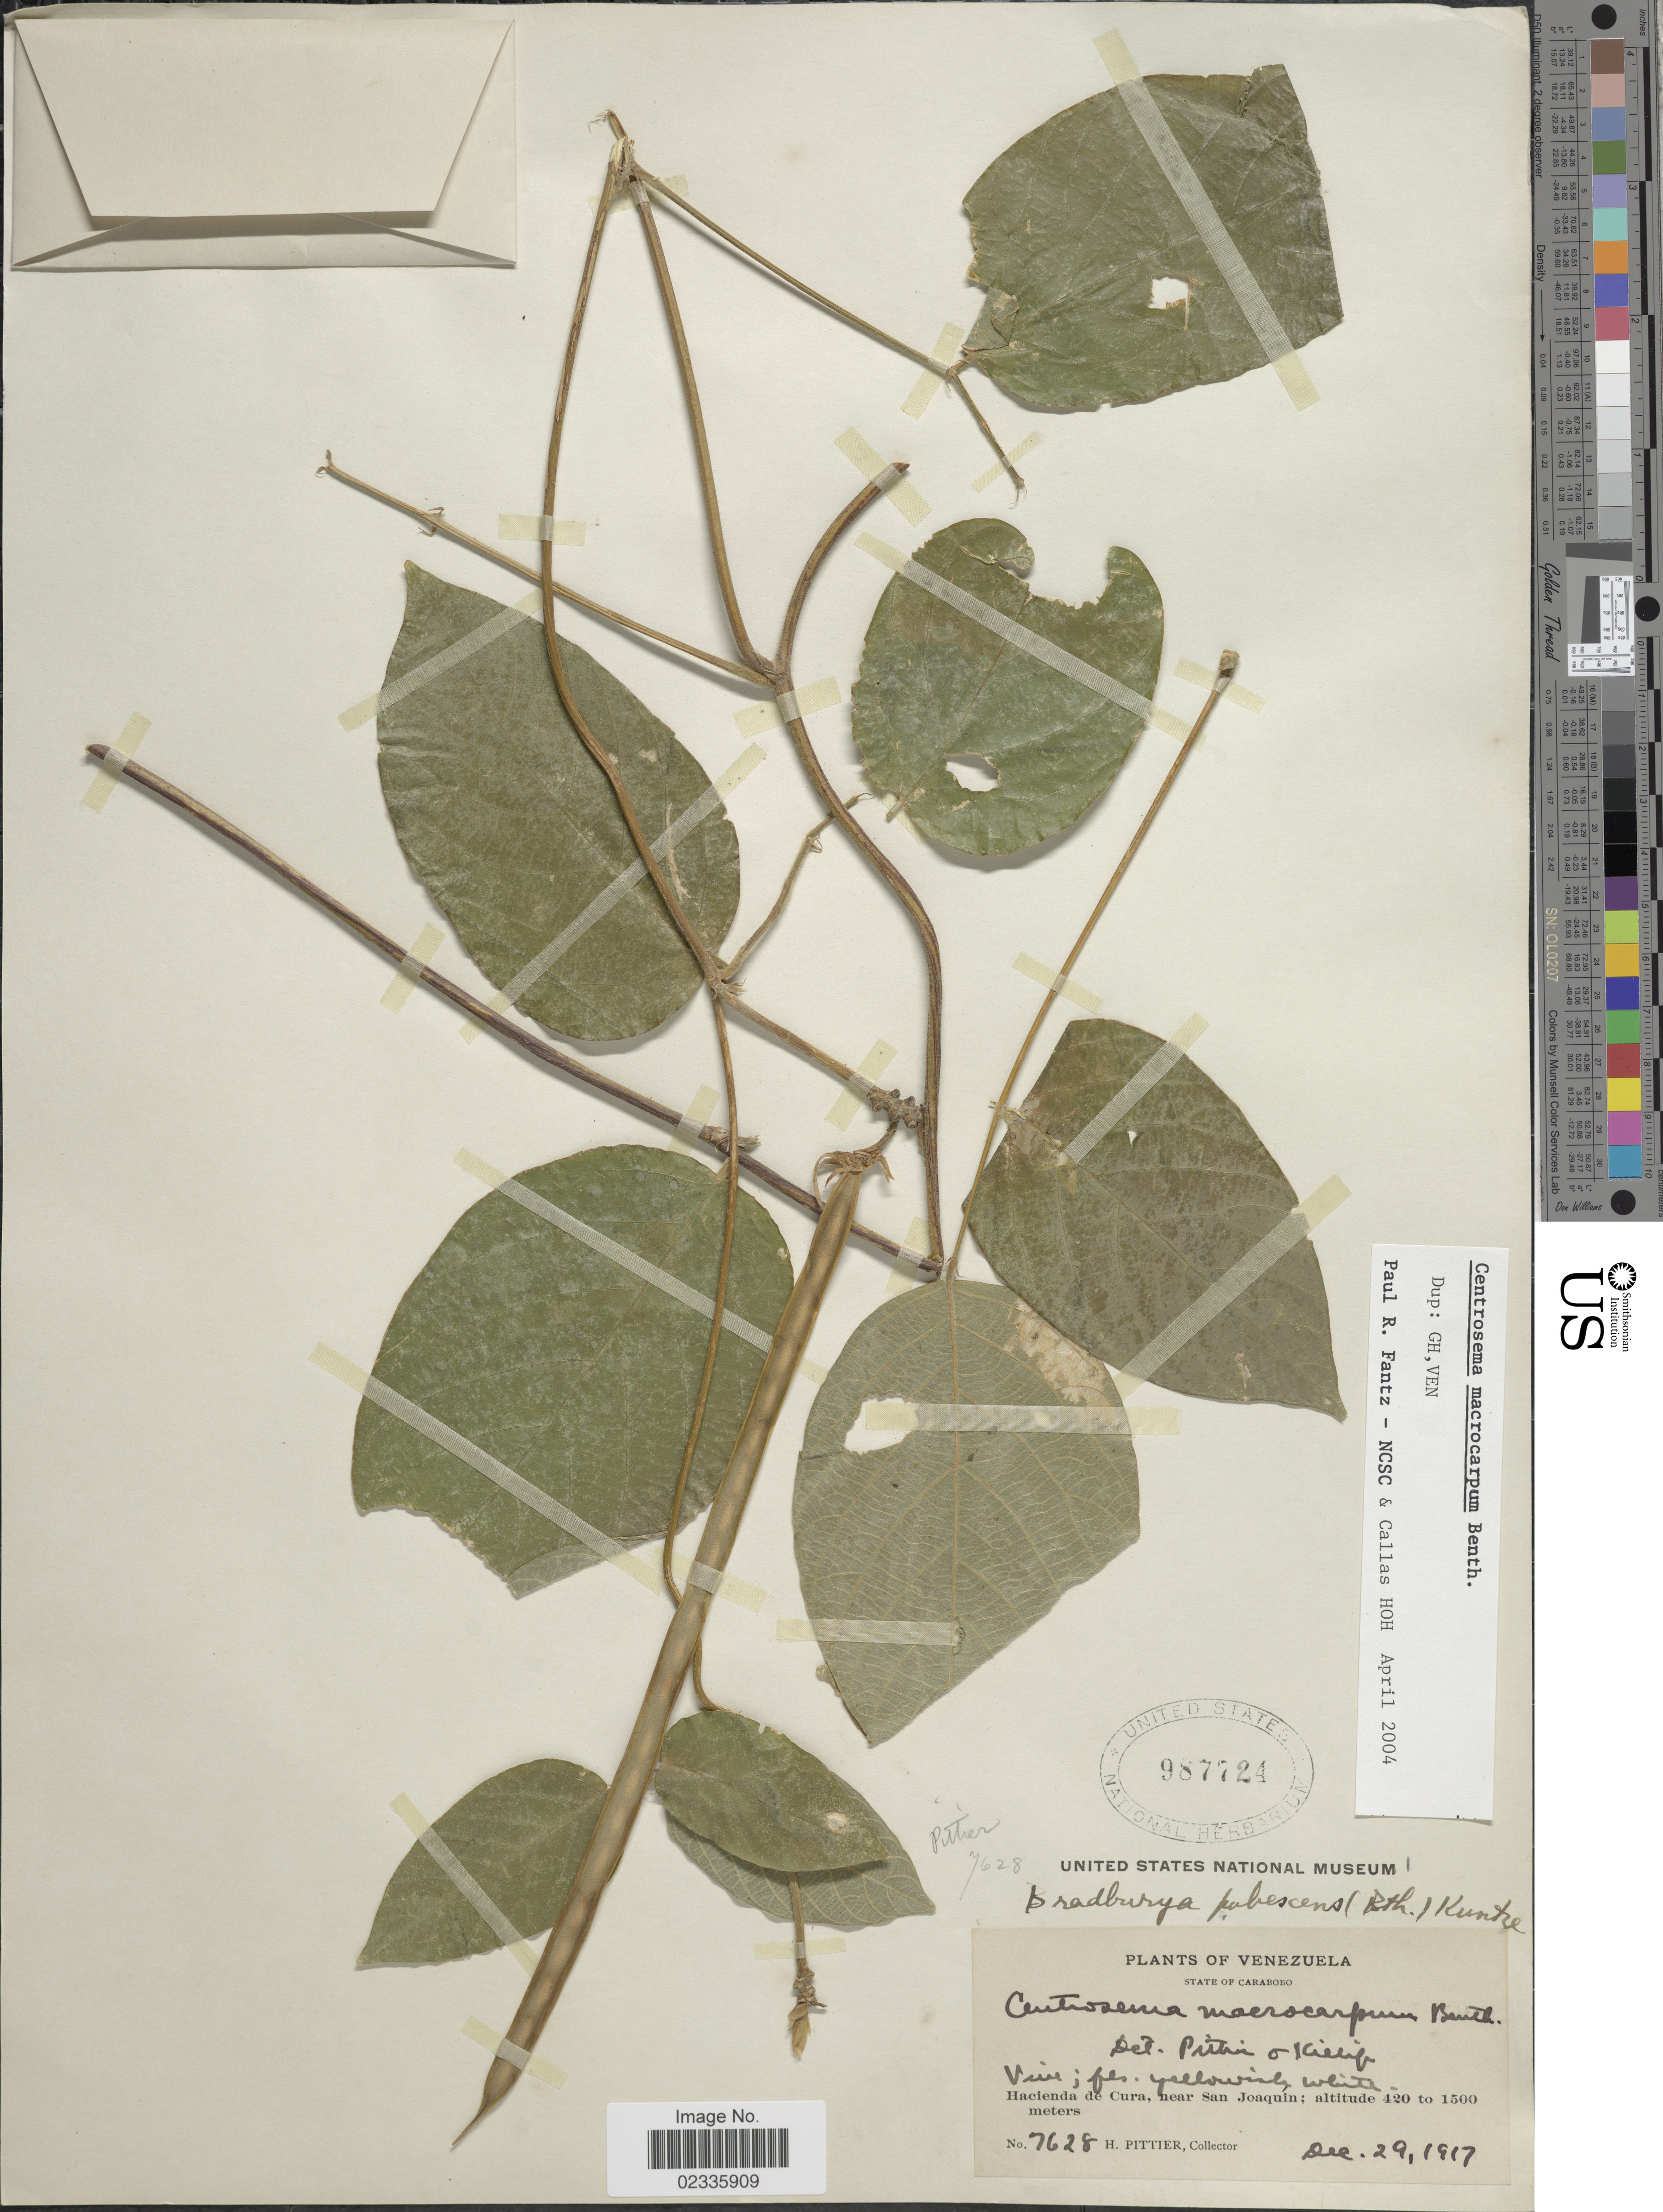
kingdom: Plantae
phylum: Tracheophyta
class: Magnoliopsida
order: Fabales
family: Fabaceae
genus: Centrosema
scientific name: Centrosema macrocarpum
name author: Benth.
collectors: H. F. Pittier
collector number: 7628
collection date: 1917-12-29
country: Venezuela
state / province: Carabobo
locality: Hacienda de Cura, near San Joaquin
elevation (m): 420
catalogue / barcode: US 987724